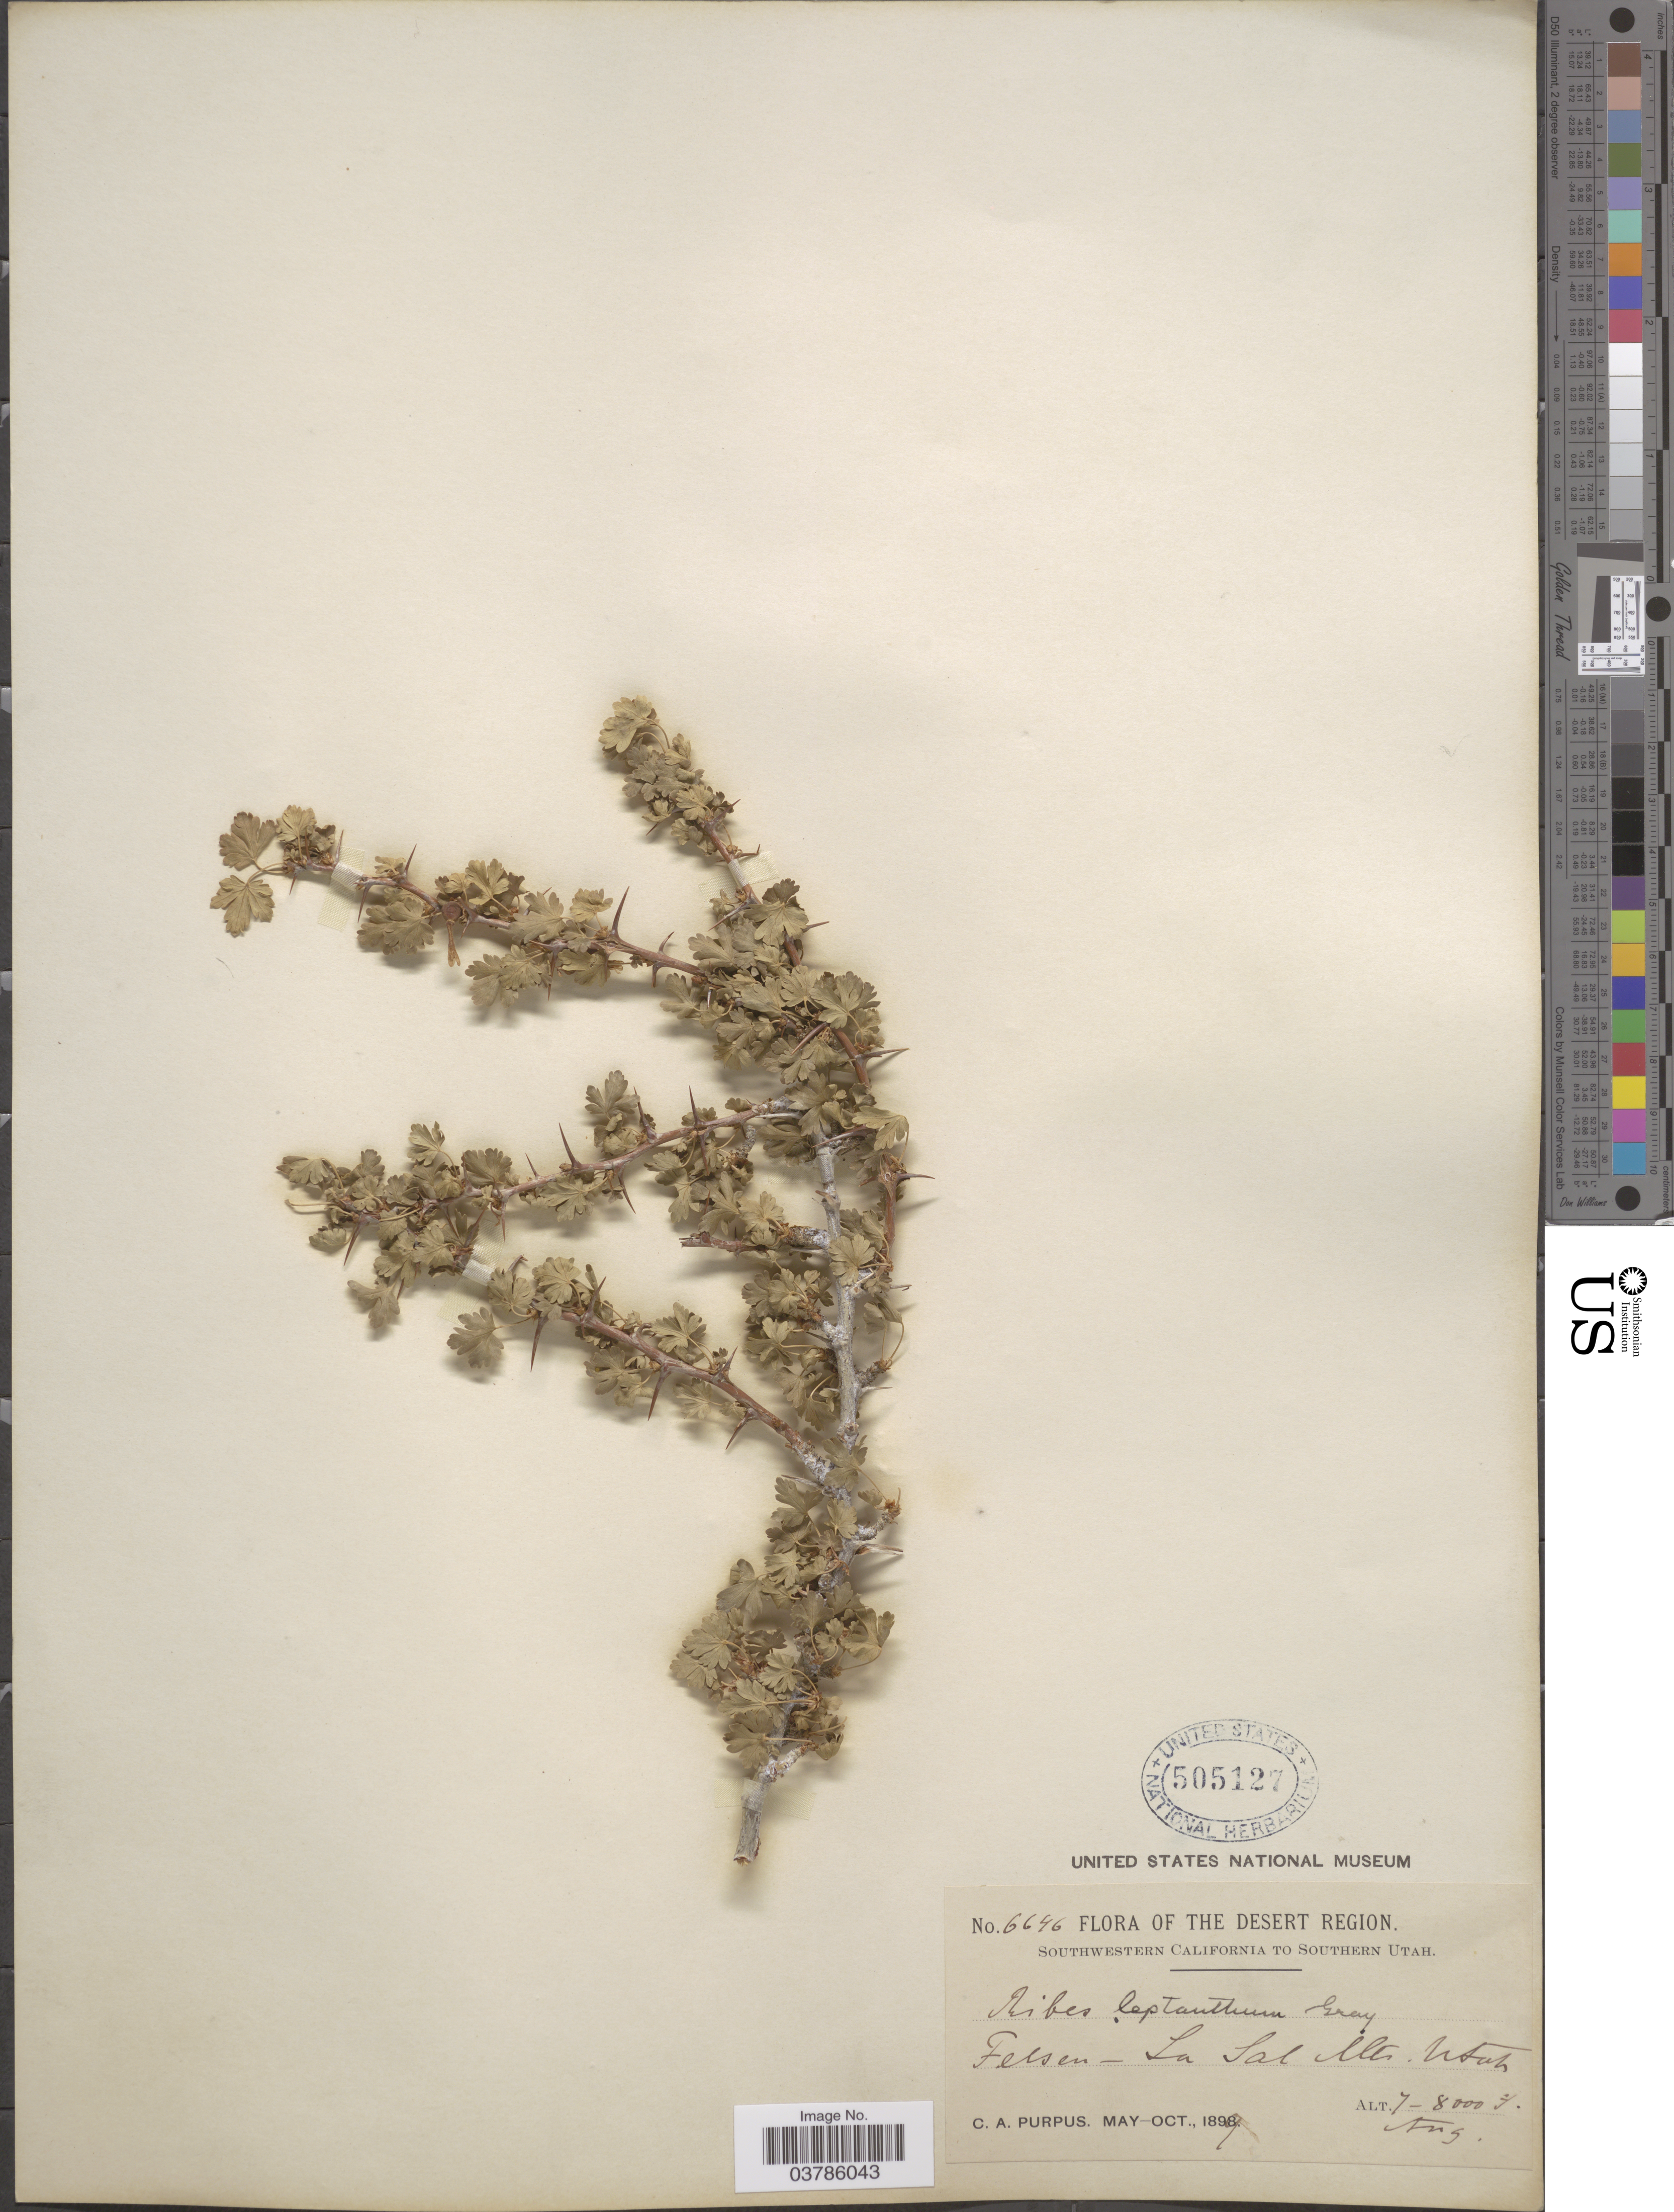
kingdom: Plantae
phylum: Tracheophyta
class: Magnoliopsida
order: Saxifragales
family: Grossulariaceae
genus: Ribes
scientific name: Ribes leptanthum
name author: A. Gray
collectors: C. A. Purpus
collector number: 6646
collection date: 1899-08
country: United States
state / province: Utah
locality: The Desert Region. Southern Utah. Felsen - La Sal Mts.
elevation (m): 2134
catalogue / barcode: US 505127